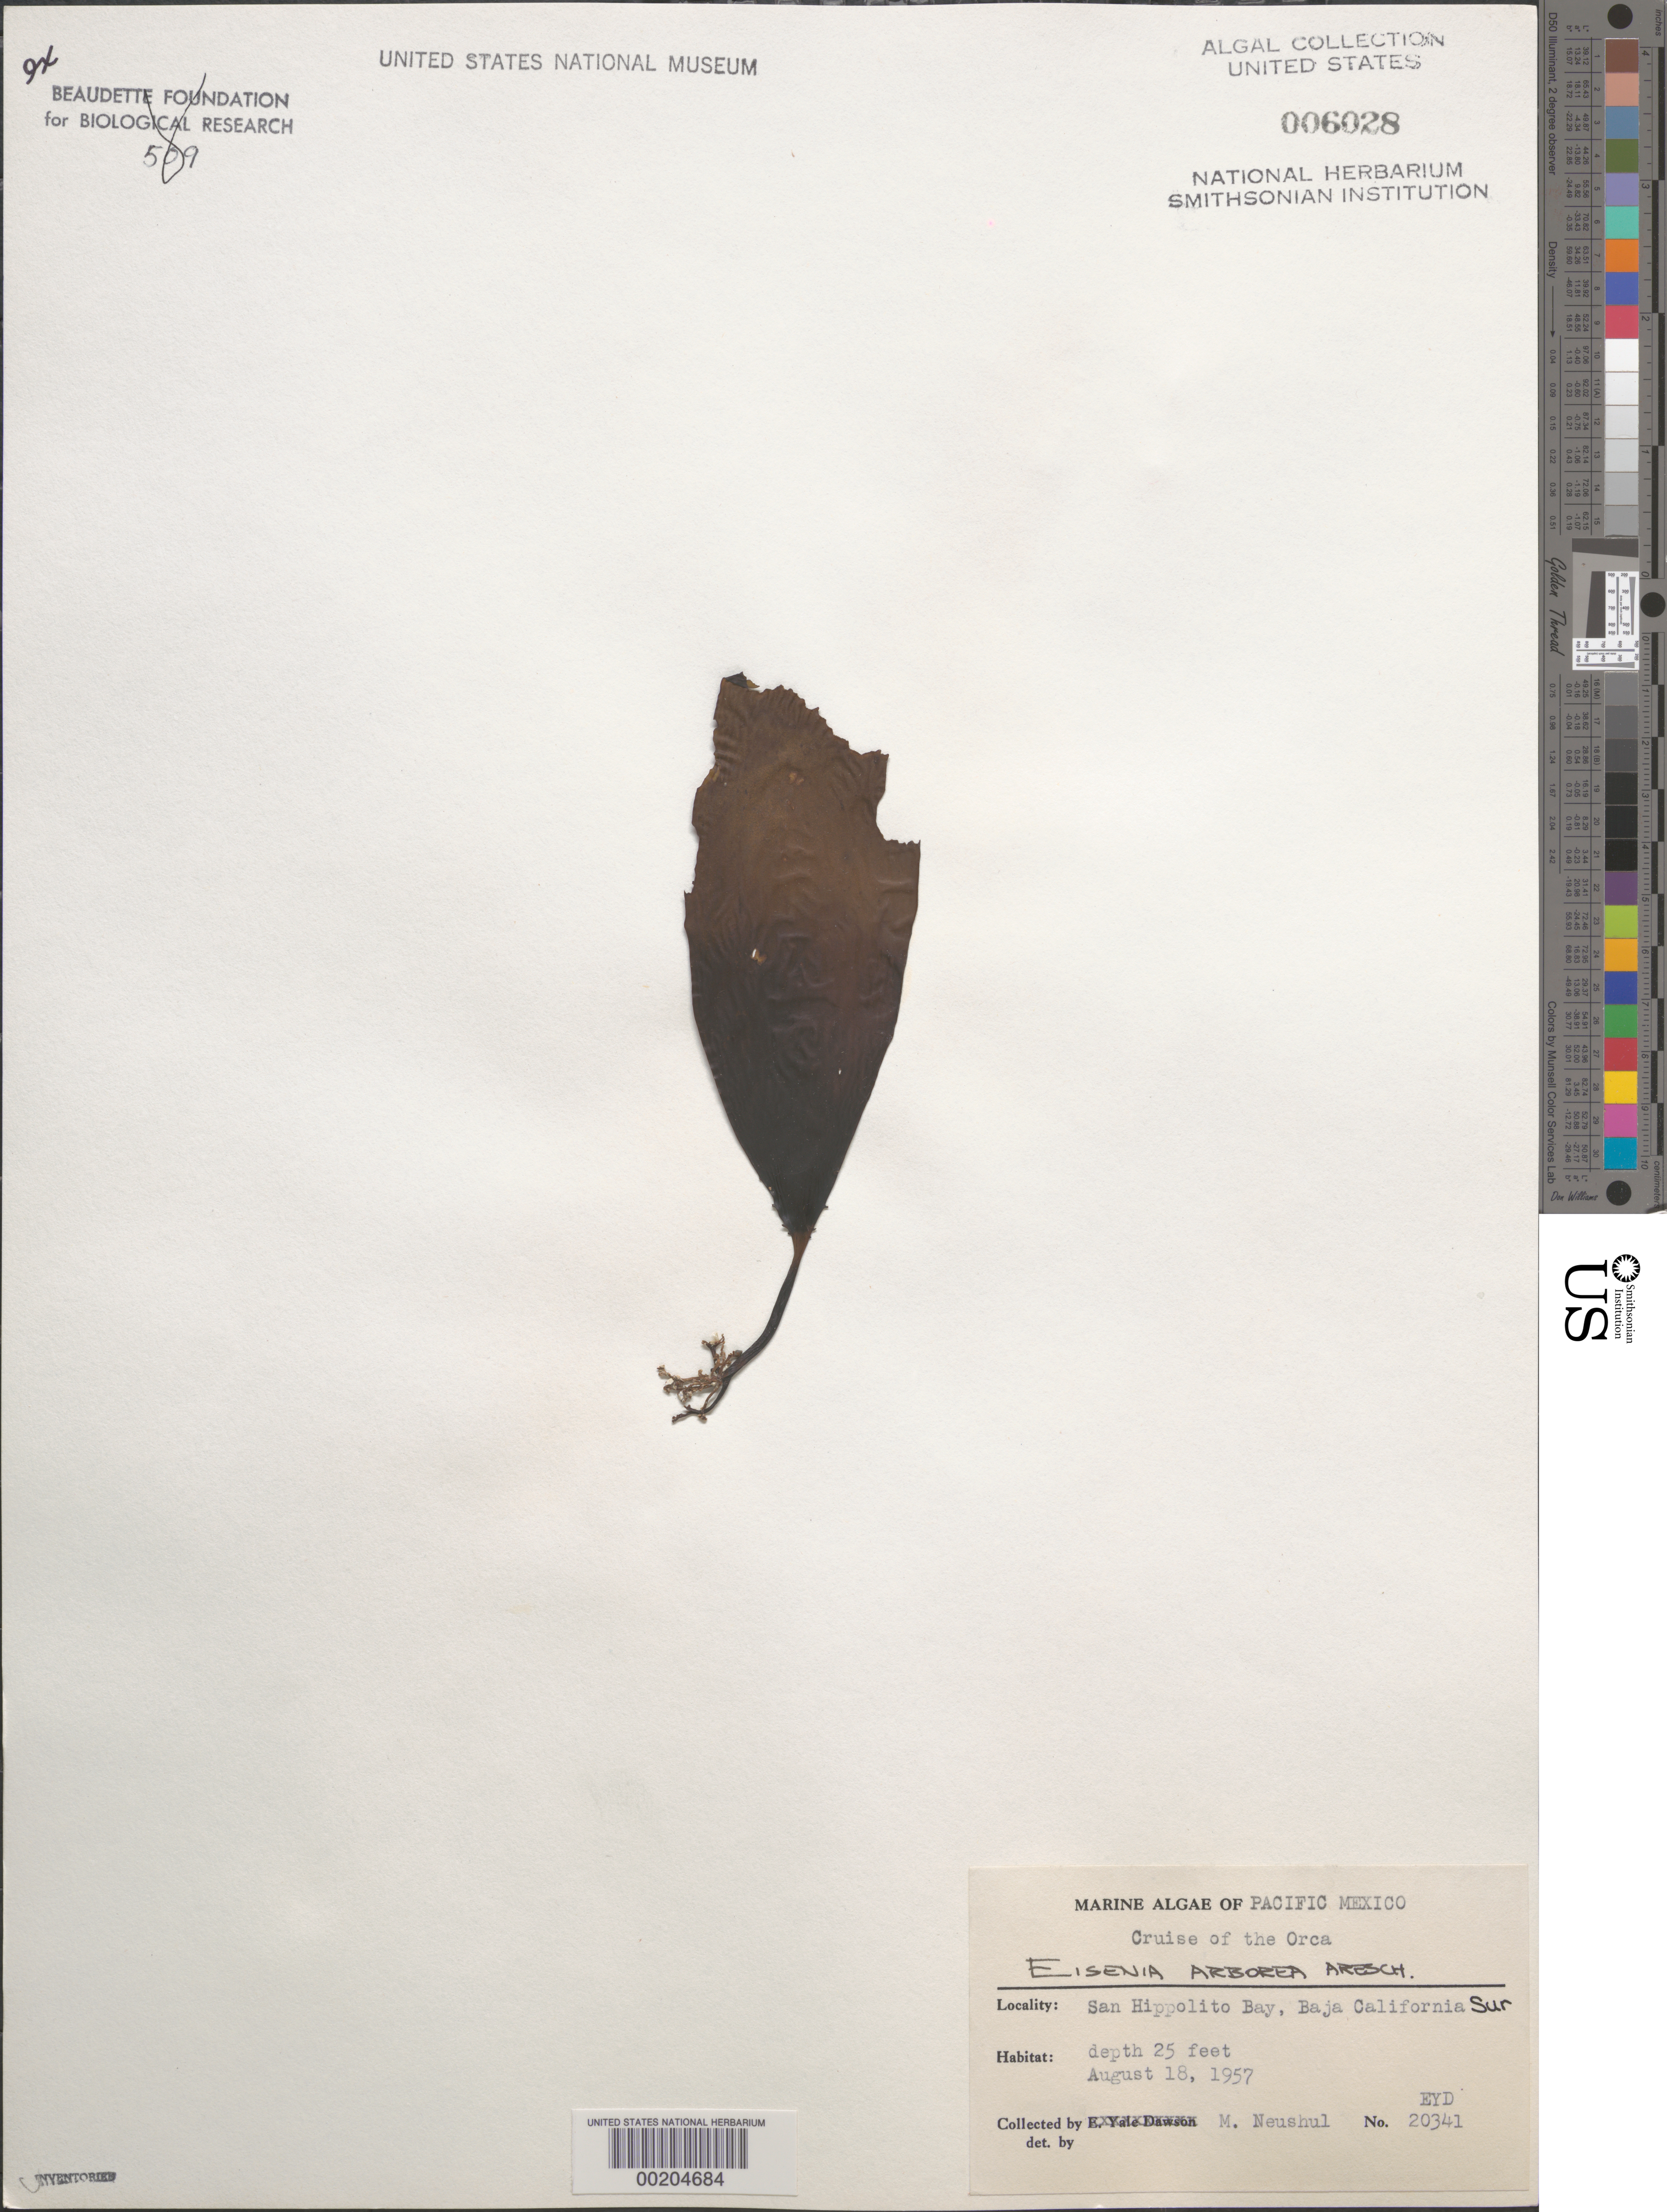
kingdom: Chromista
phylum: Ochrophyta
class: Phaeophyceae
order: Laminariales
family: Lessoniaceae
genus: Eisenia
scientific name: Eisenia arborea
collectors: M. Neushul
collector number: EYD 20341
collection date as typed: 18 Aug 1957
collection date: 1957-08-18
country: Mexico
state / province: Baja California Sur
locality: Bahia San Hipolito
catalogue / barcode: US 6028